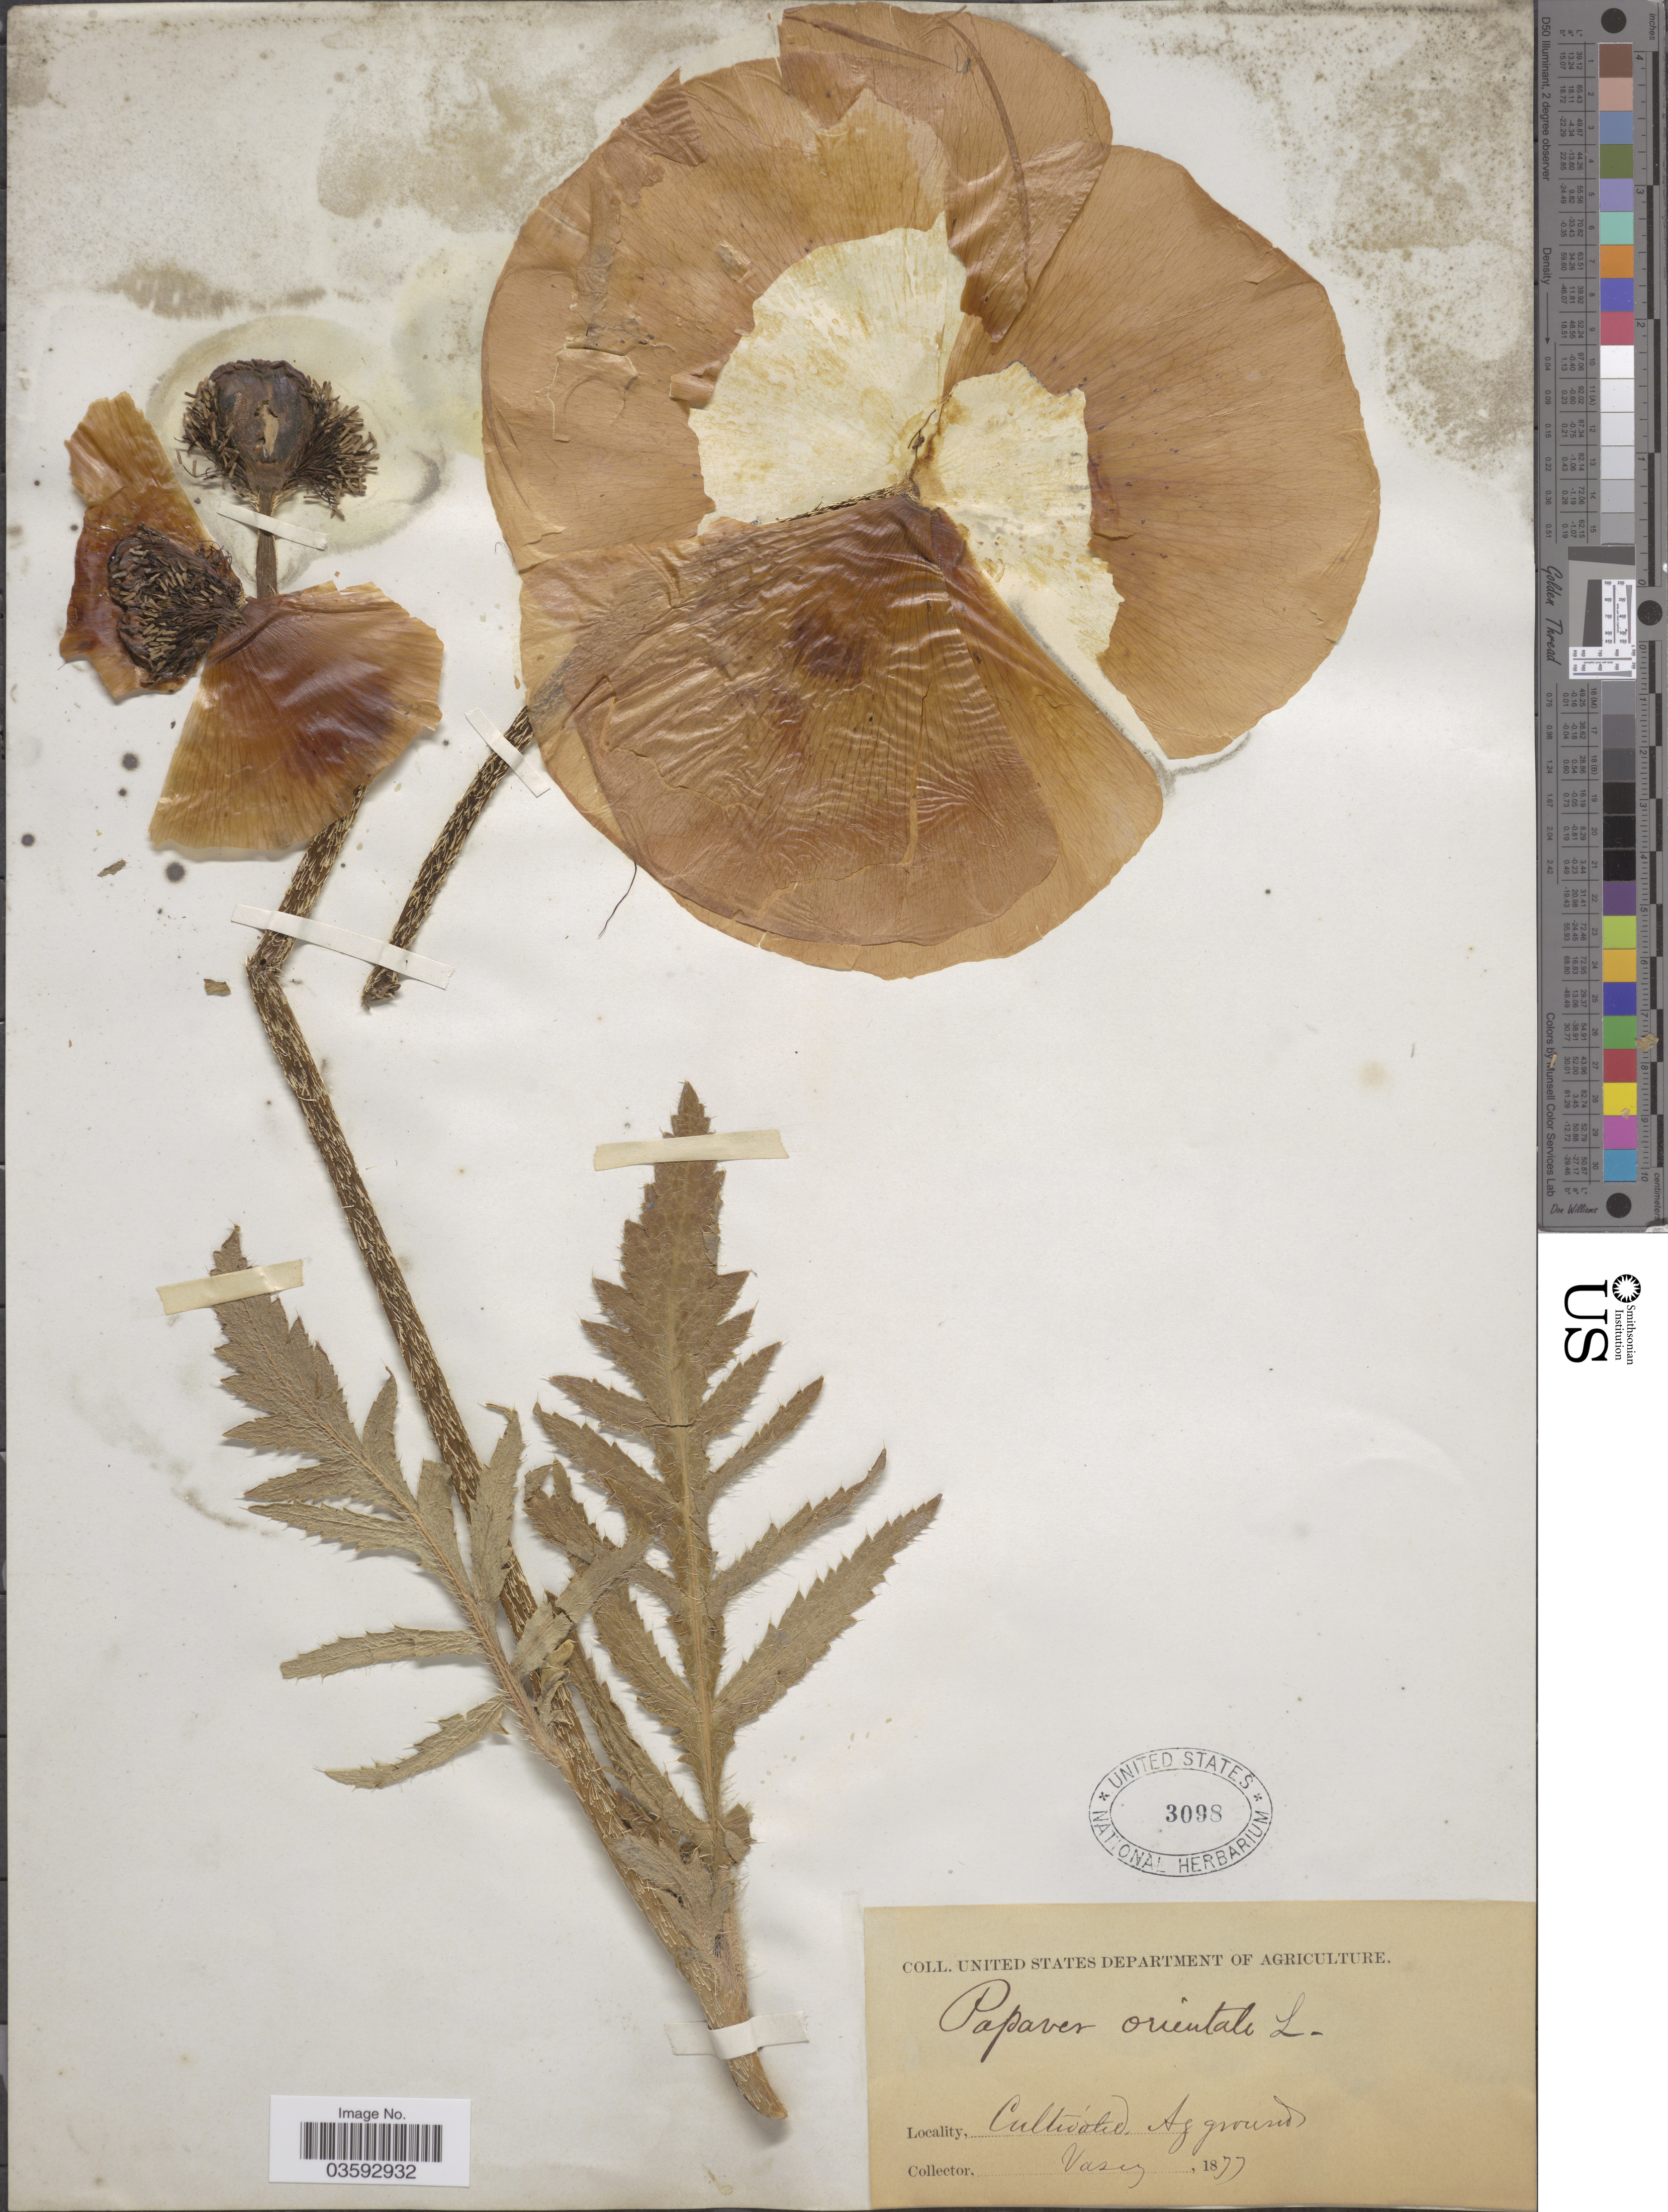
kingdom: Plantae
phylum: Tracheophyta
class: Magnoliopsida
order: Ranunculales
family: Papaveraceae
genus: Papaver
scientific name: Papaver orientale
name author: L.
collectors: Vasey, --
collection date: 1877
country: United States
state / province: District of Columbia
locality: Ag grounds.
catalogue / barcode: US 3098